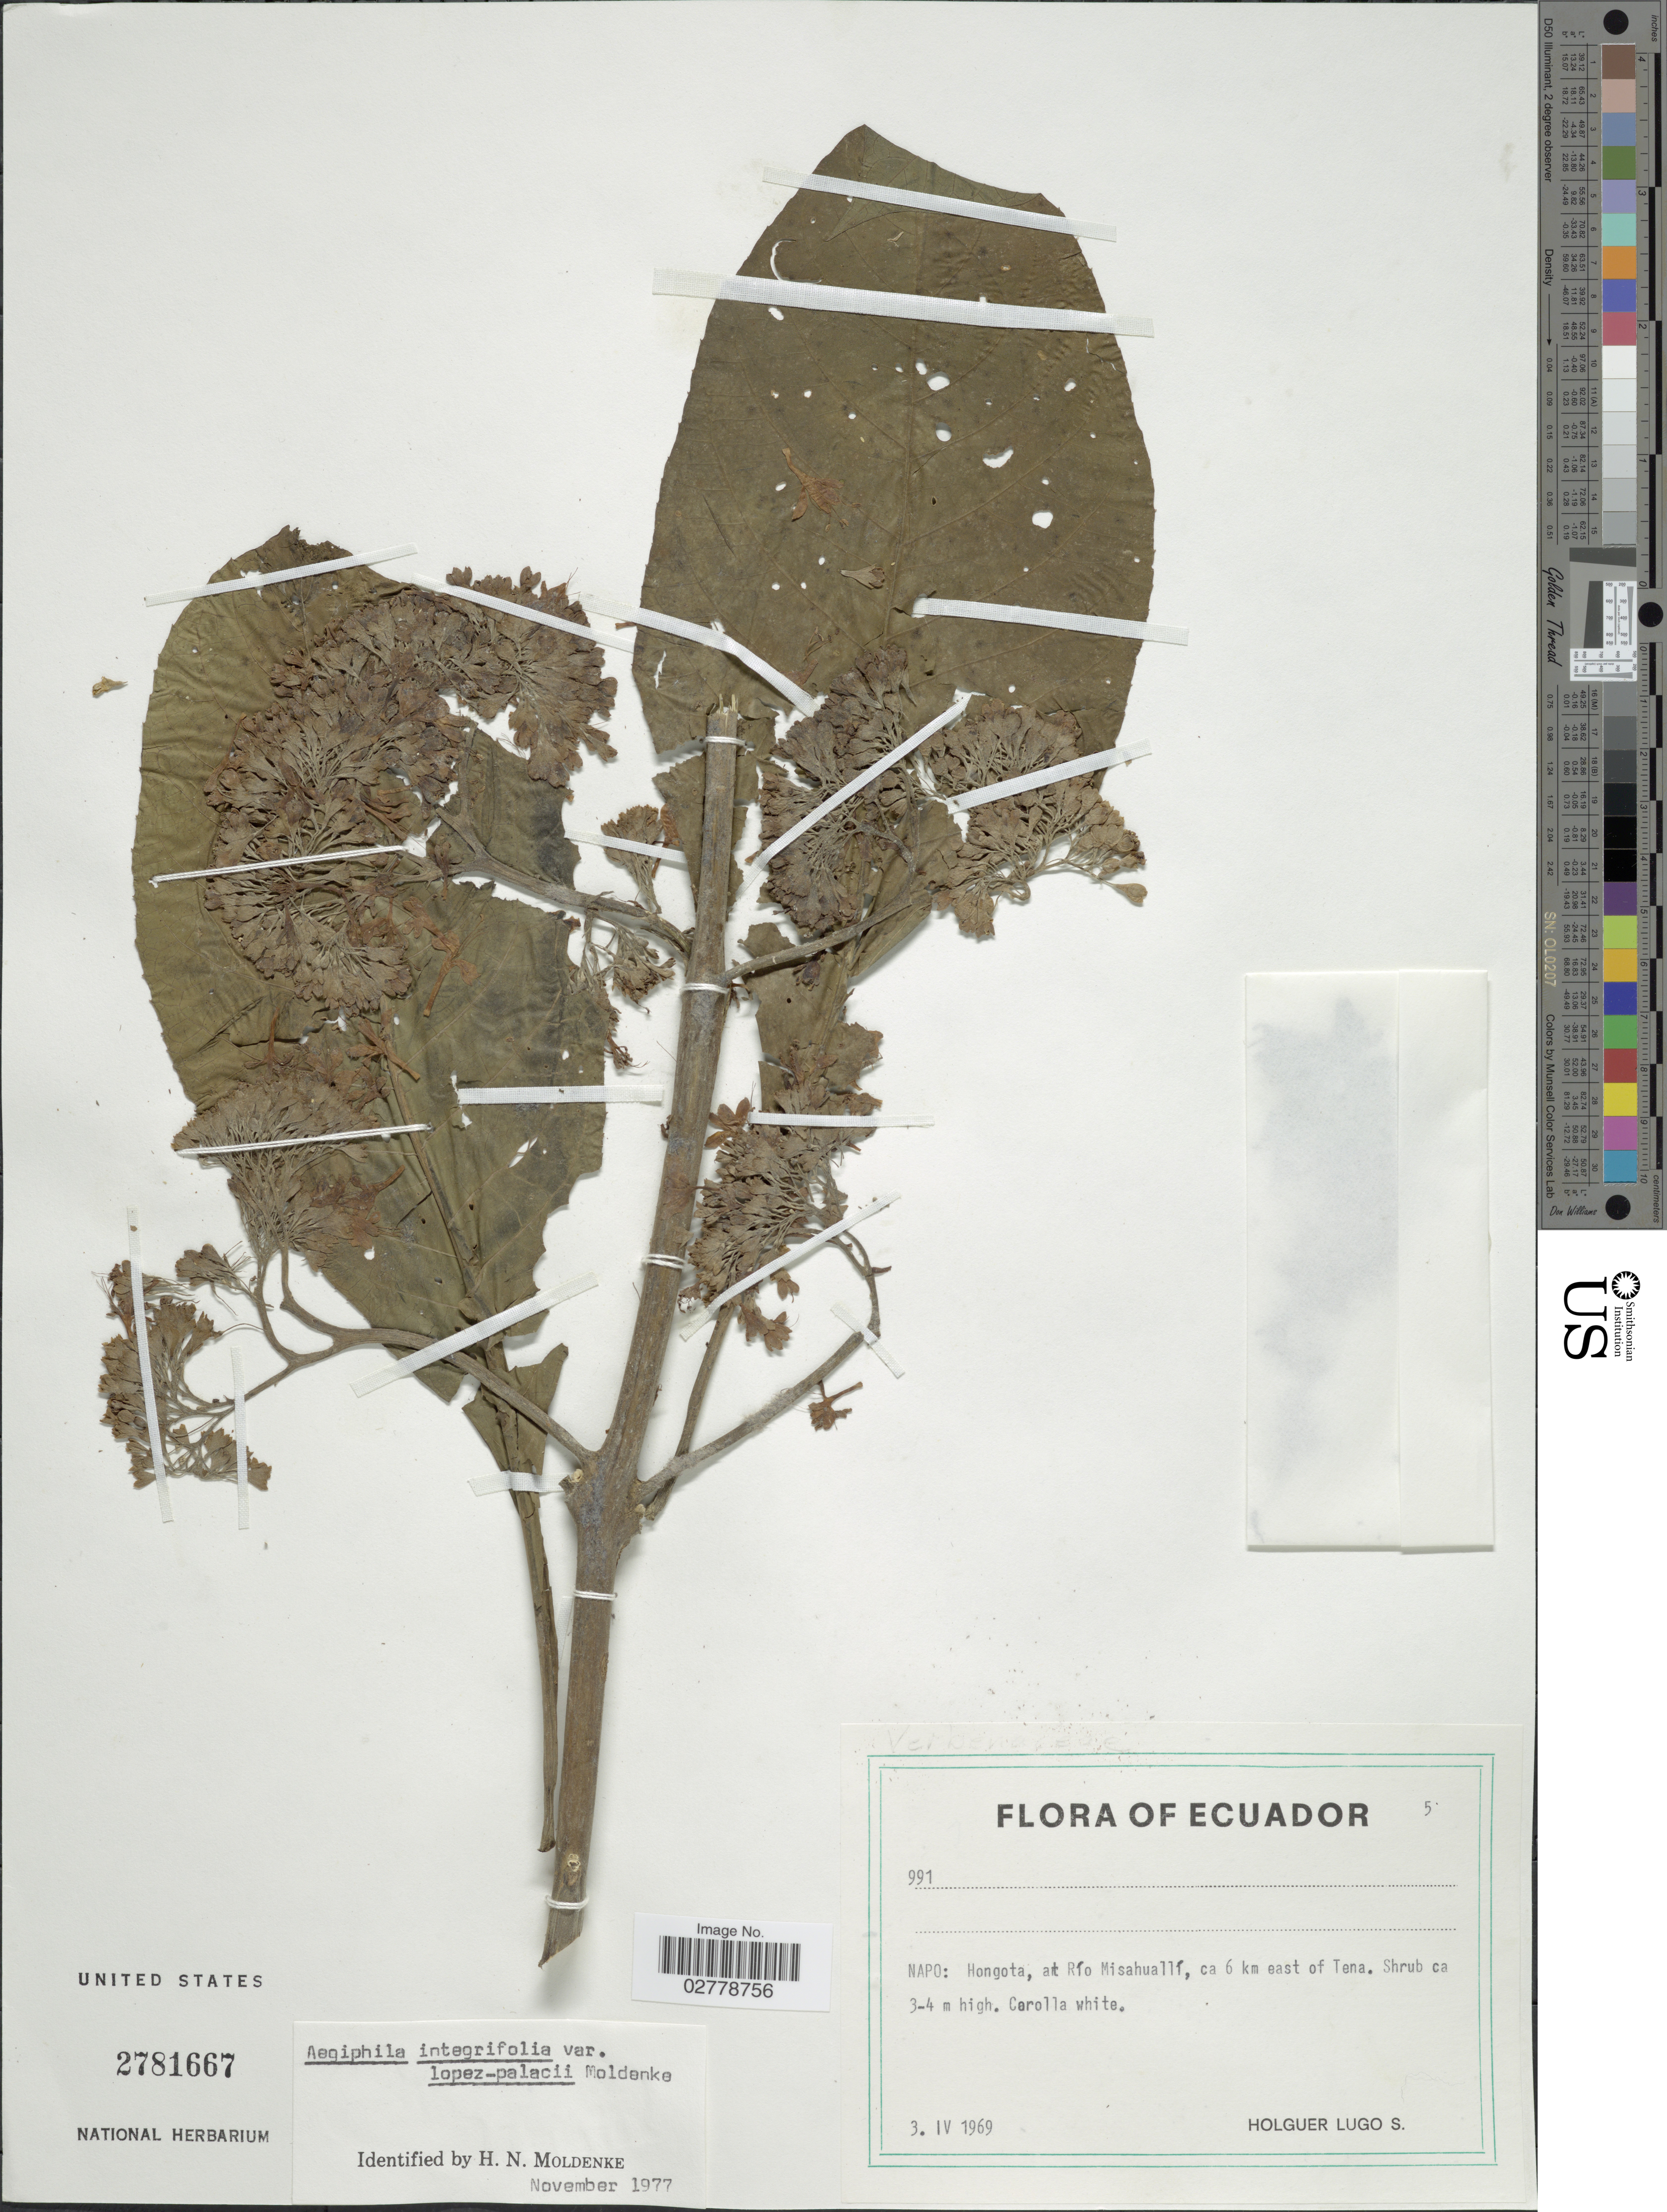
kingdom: Plantae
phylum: Tracheophyta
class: Magnoliopsida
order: Lamiales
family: Lamiaceae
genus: Aegiphila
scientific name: Aegiphila integrifolia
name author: (Jacq.) B.D. Jacks.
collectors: H. Lugo S.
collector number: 991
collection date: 1969-04-03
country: Ecuador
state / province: Napo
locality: Napo: Hongota, at Río Misahuallí, ca 6 km east of Tena.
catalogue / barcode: US 2781667